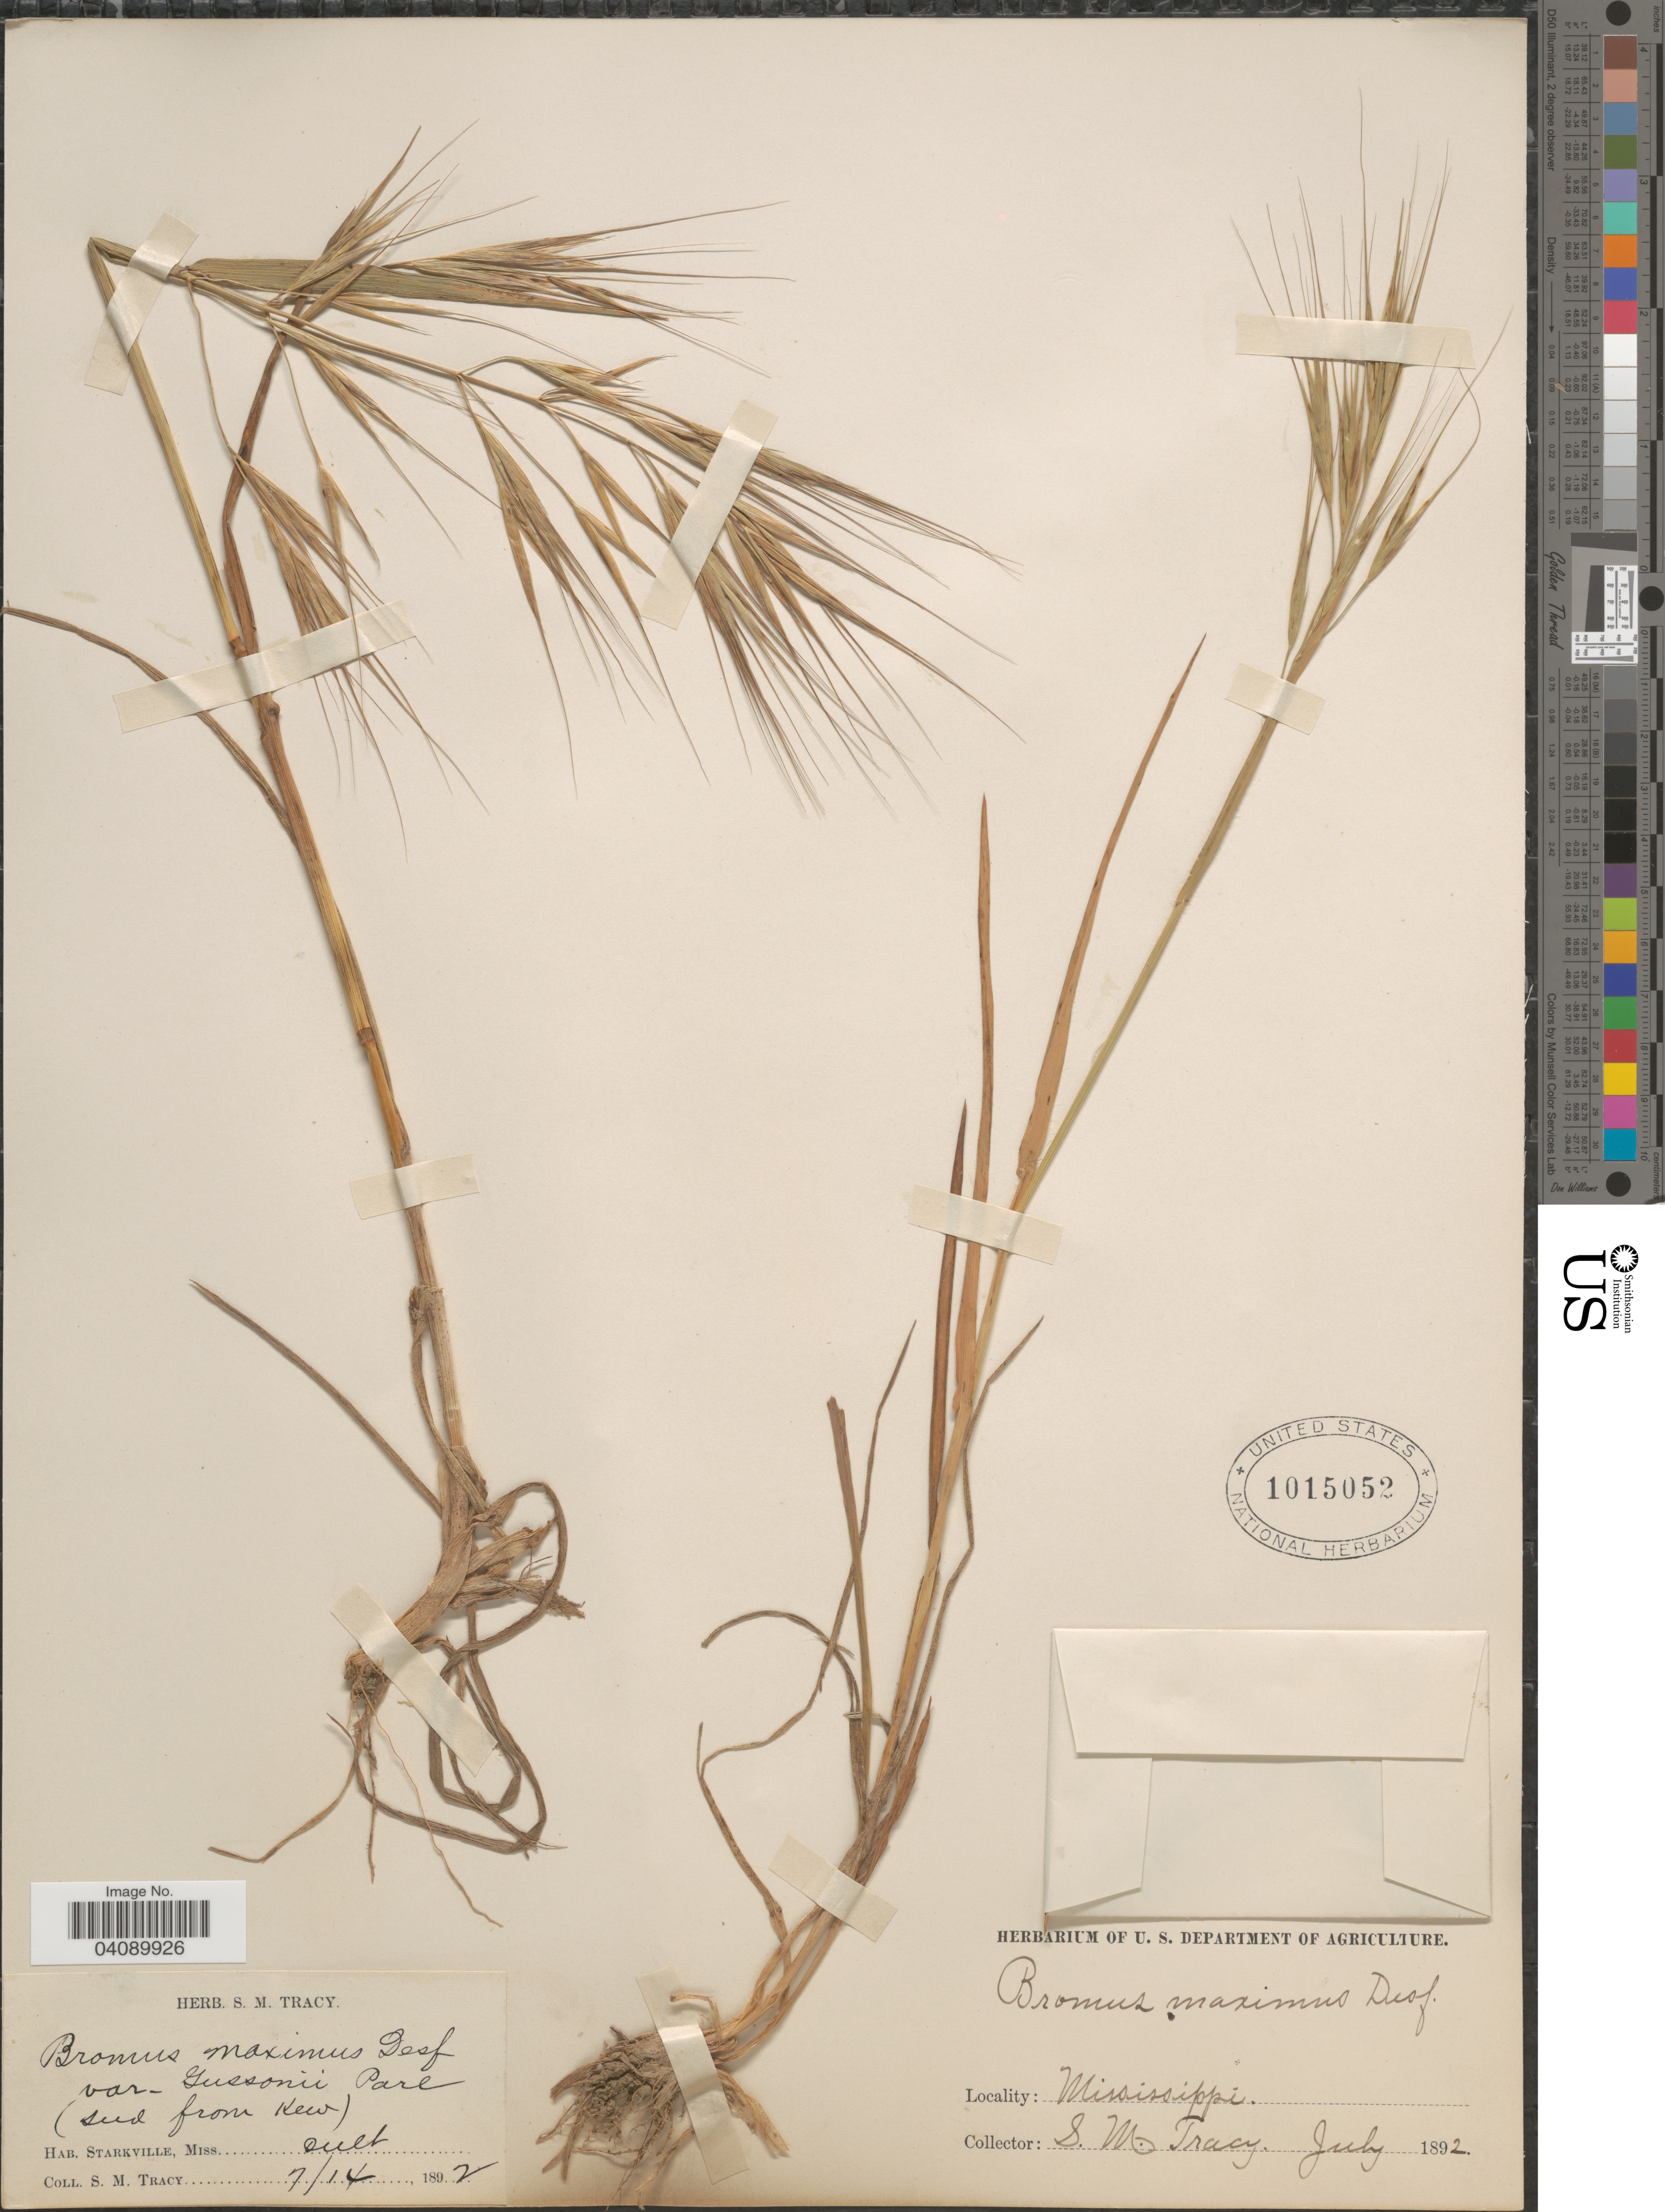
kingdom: Plantae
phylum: Tracheophyta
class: Liliopsida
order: Poales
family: Poaceae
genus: Bromus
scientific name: Bromus rigidus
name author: Roth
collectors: S. M. Tracy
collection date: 1892-07-14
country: United States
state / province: Mississippi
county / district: Oktibbeha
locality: Starkville. Cult.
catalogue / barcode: US 1015052